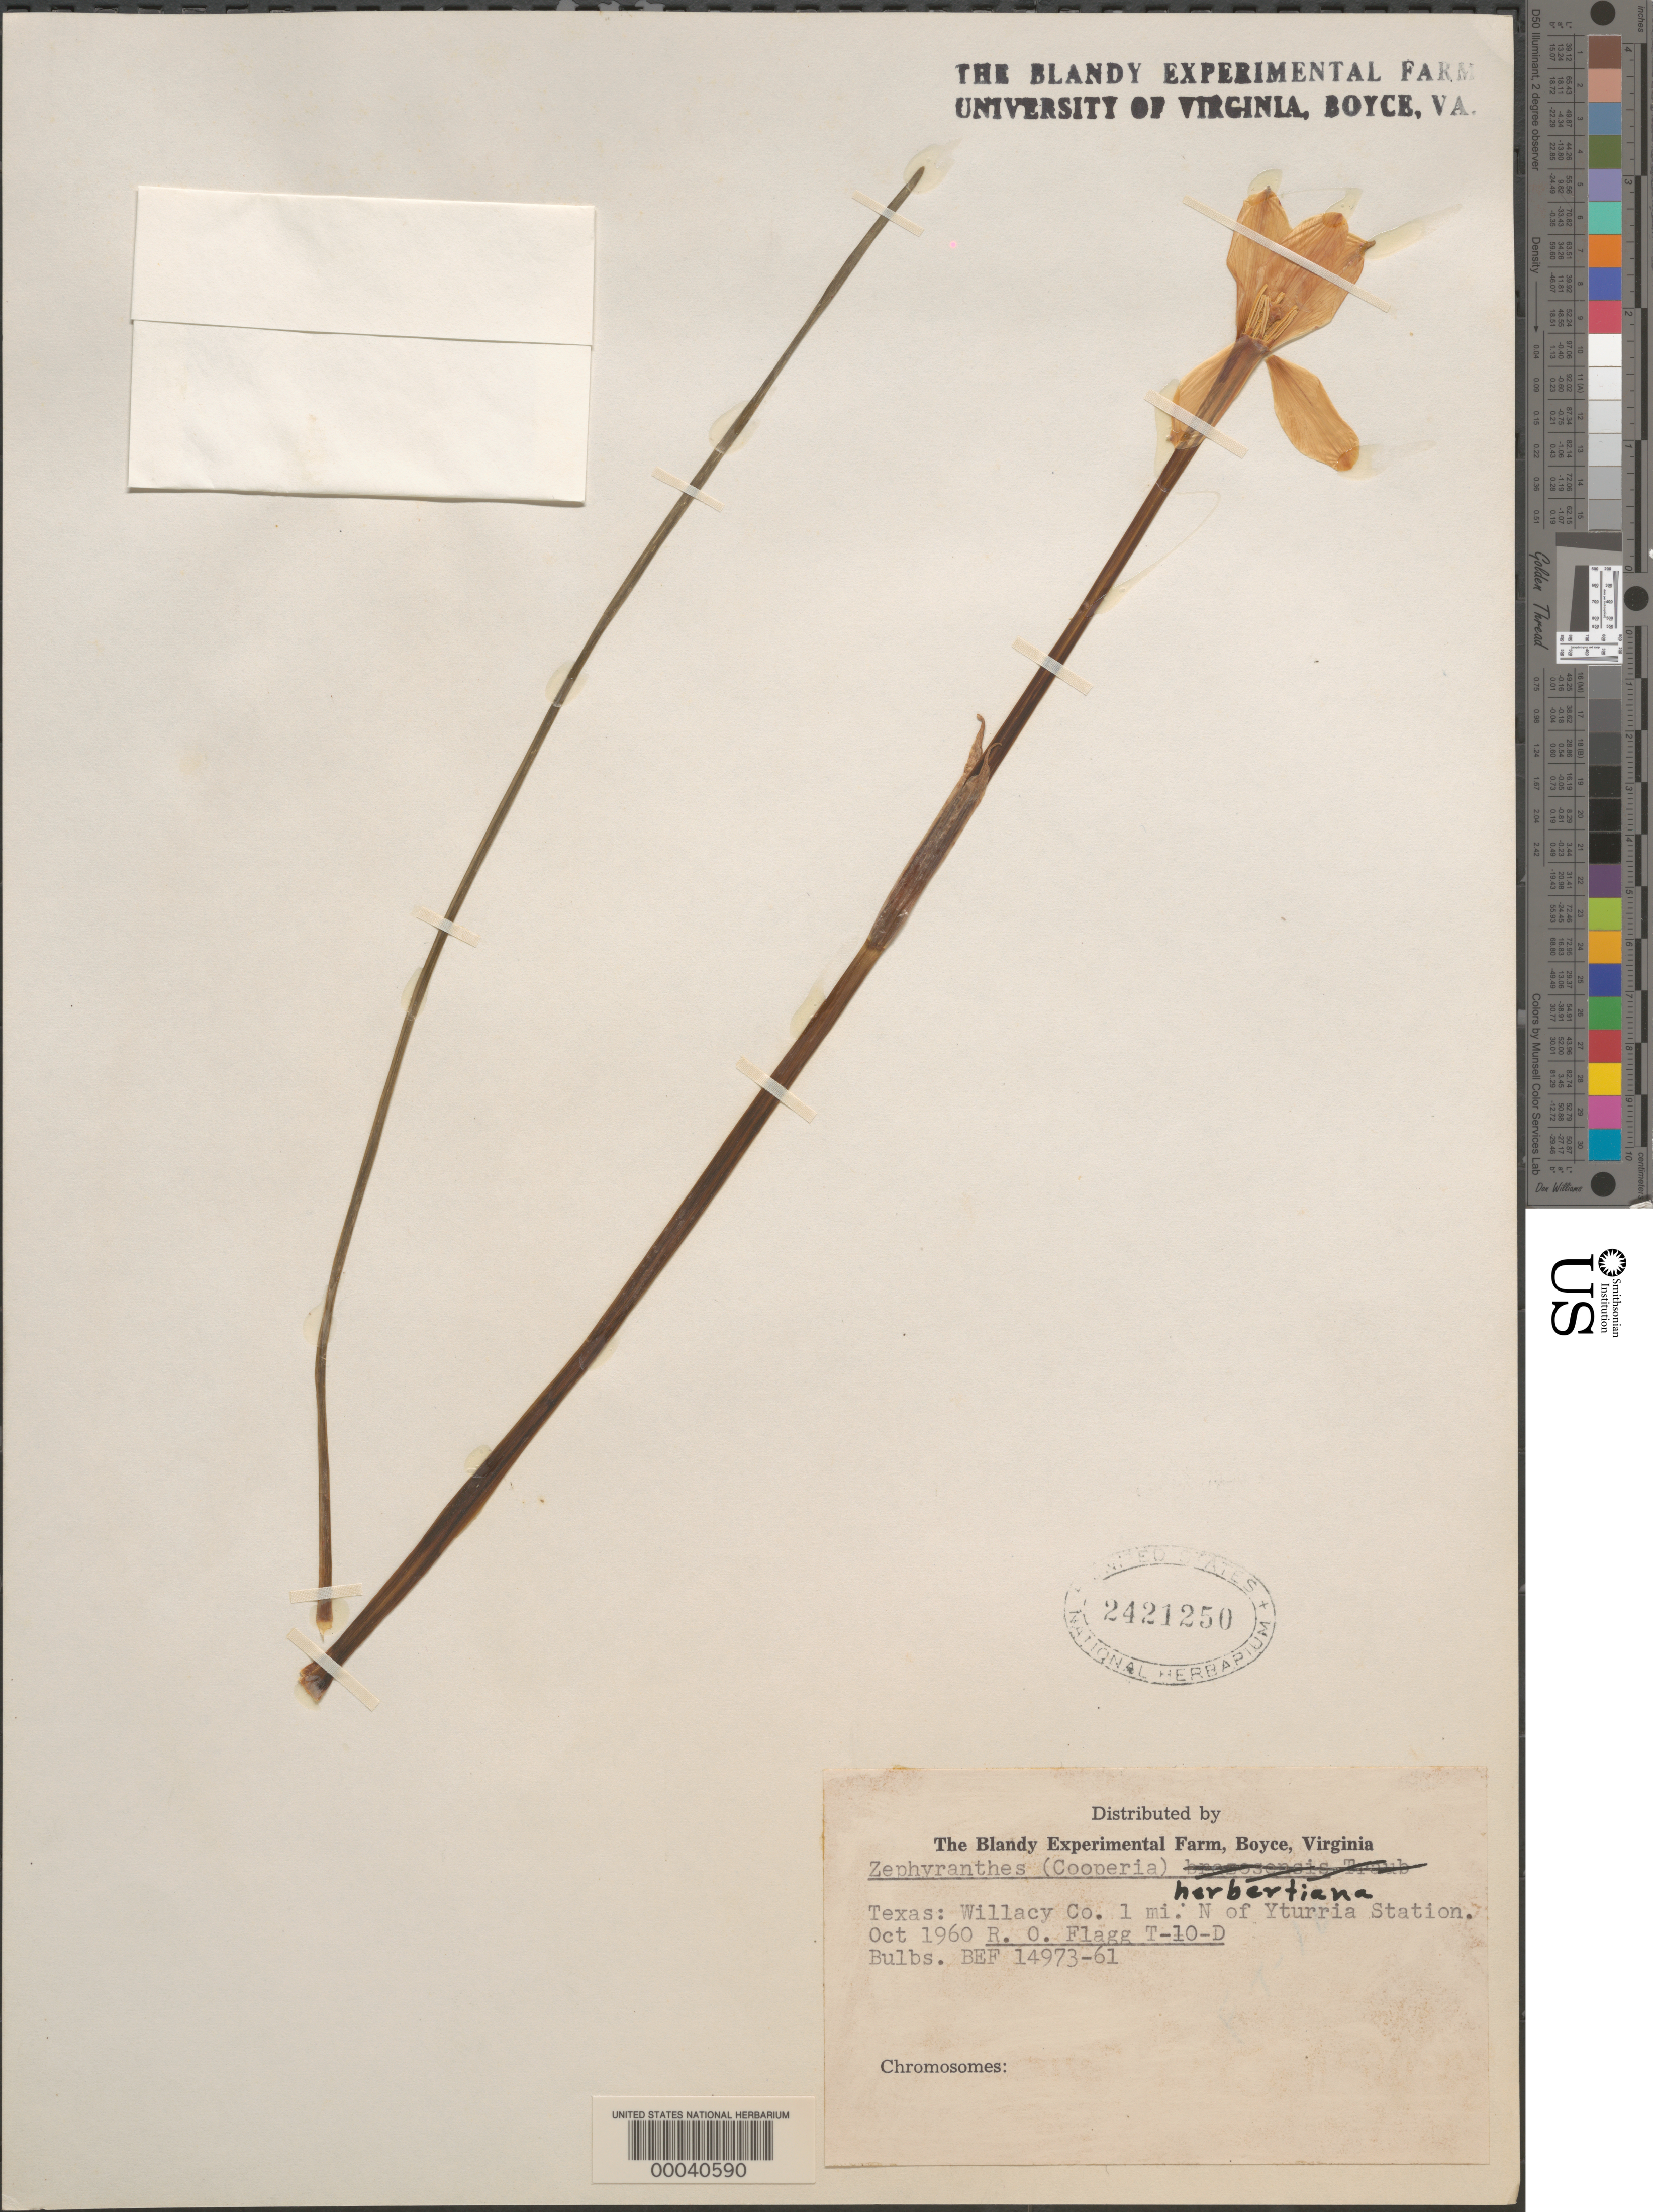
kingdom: Plantae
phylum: Tracheophyta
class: Liliopsida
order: Asparagales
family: Amaryllidaceae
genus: Zephyranthes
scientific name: Zephyranthes herbertiana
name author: D. Dietr.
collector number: Bef 14973-61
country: United States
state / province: Texas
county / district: Willacy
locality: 1 mi. n of yturria station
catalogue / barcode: US 2421250